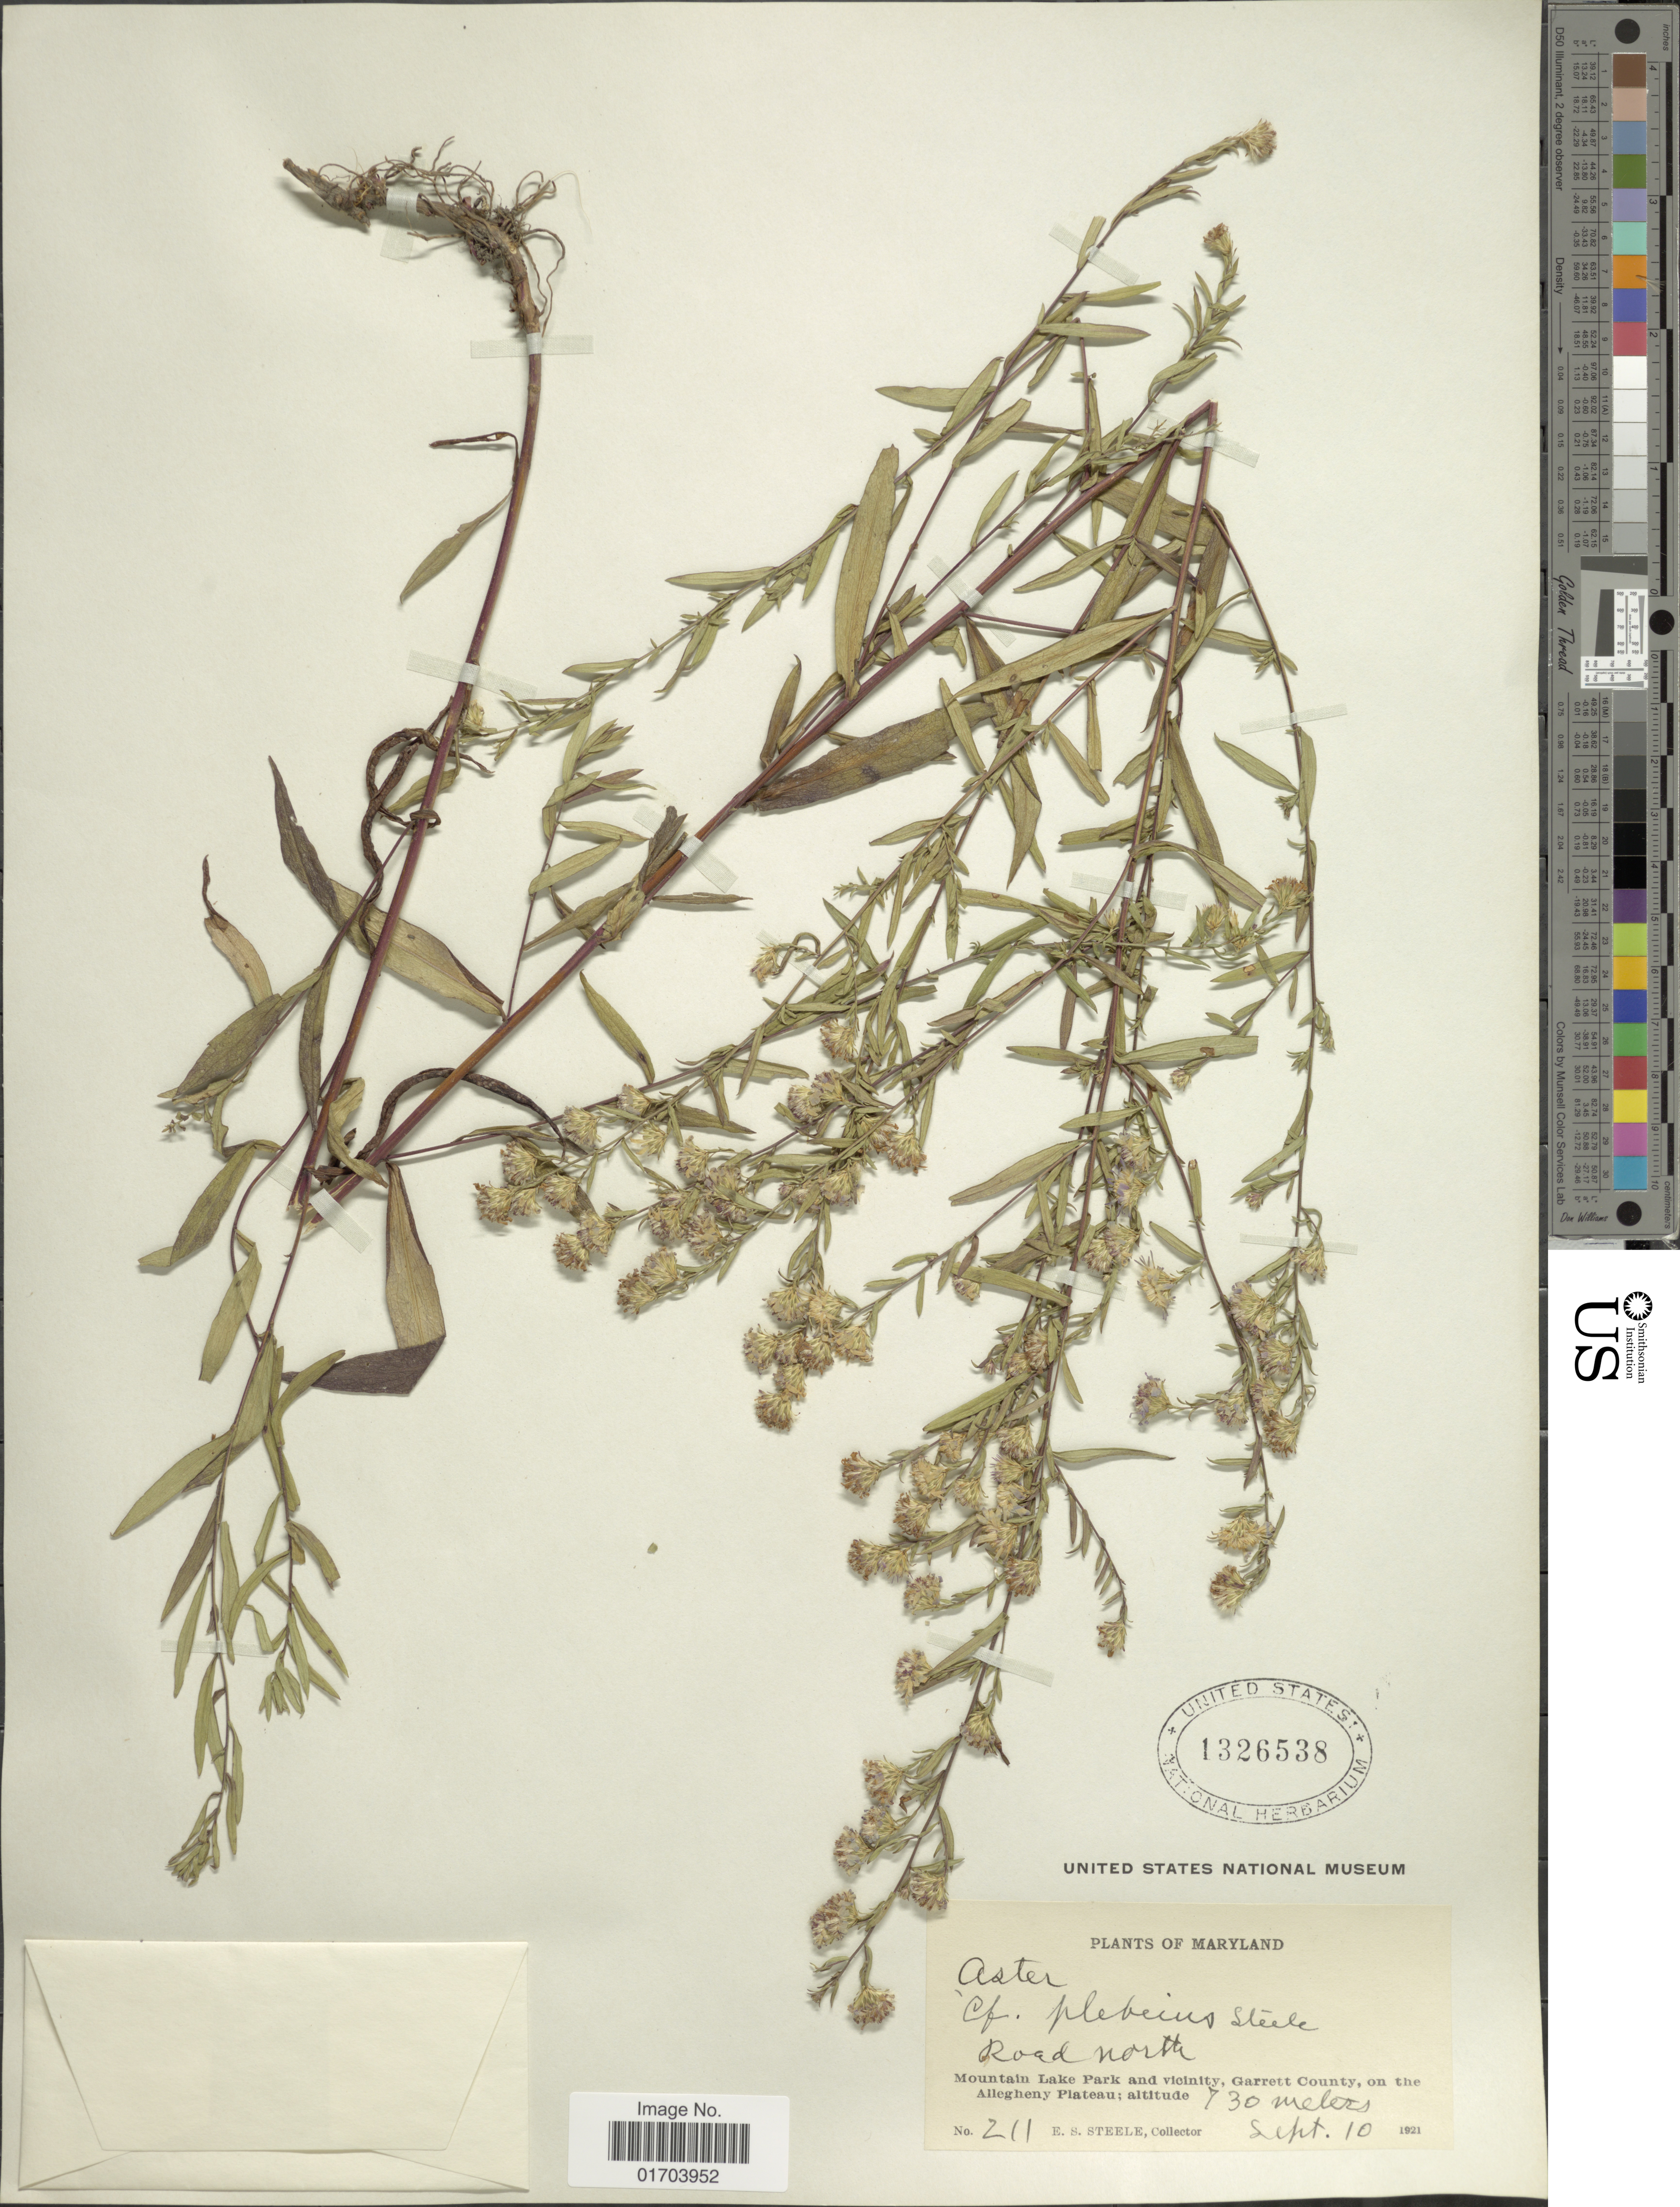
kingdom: Plantae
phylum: Tracheophyta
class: Magnoliopsida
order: Asterales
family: Asteraceae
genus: Aster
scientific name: Aster asparagoides E.S. Steele sp. nov. ined.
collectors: E. Steele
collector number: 211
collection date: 1921-09-10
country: United States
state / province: Maryland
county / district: Garrett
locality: Road North, Mountain Lake Park and vicinity, Garrett County, on the Allegheny Plateau.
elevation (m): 730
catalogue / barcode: US 1326538